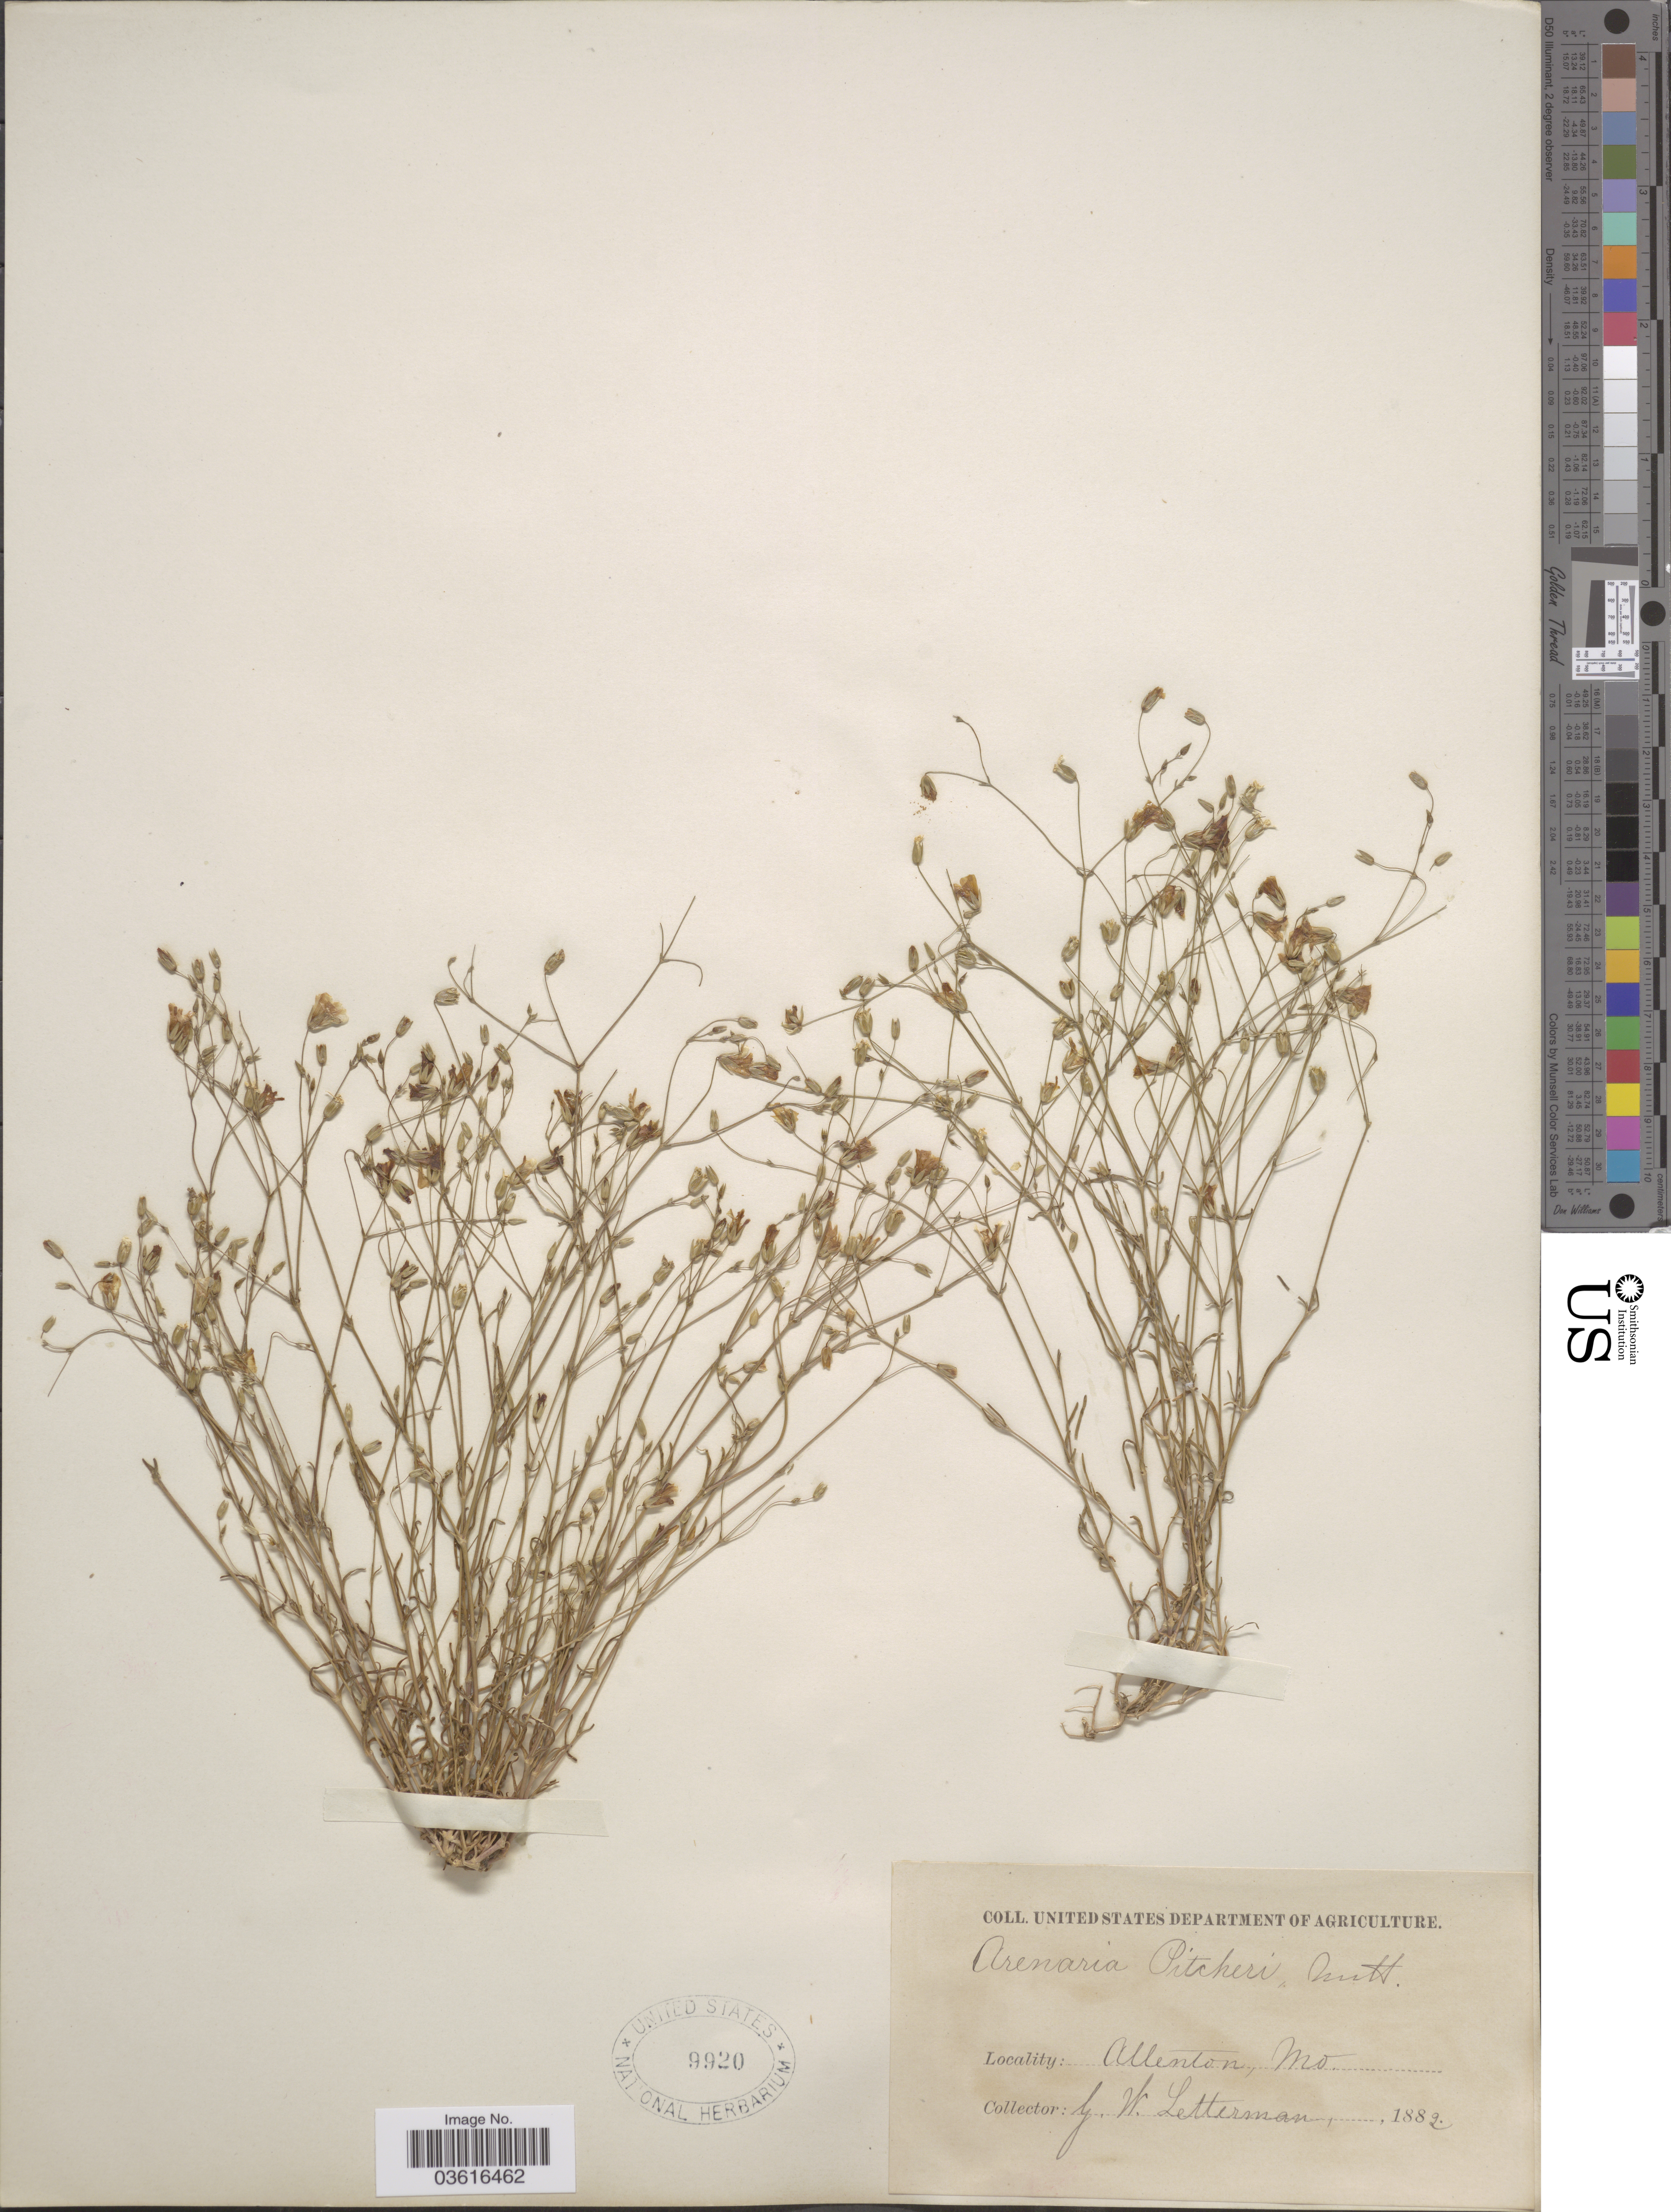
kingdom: Plantae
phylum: Tracheophyta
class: Magnoliopsida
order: Caryophyllales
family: Caryophyllaceae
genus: Minuartia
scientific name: Minuartia patula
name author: (Michx.) Mattf.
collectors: G. W. Letterman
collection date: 1882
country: United States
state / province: Missouri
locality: Allenton.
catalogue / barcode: US 9920